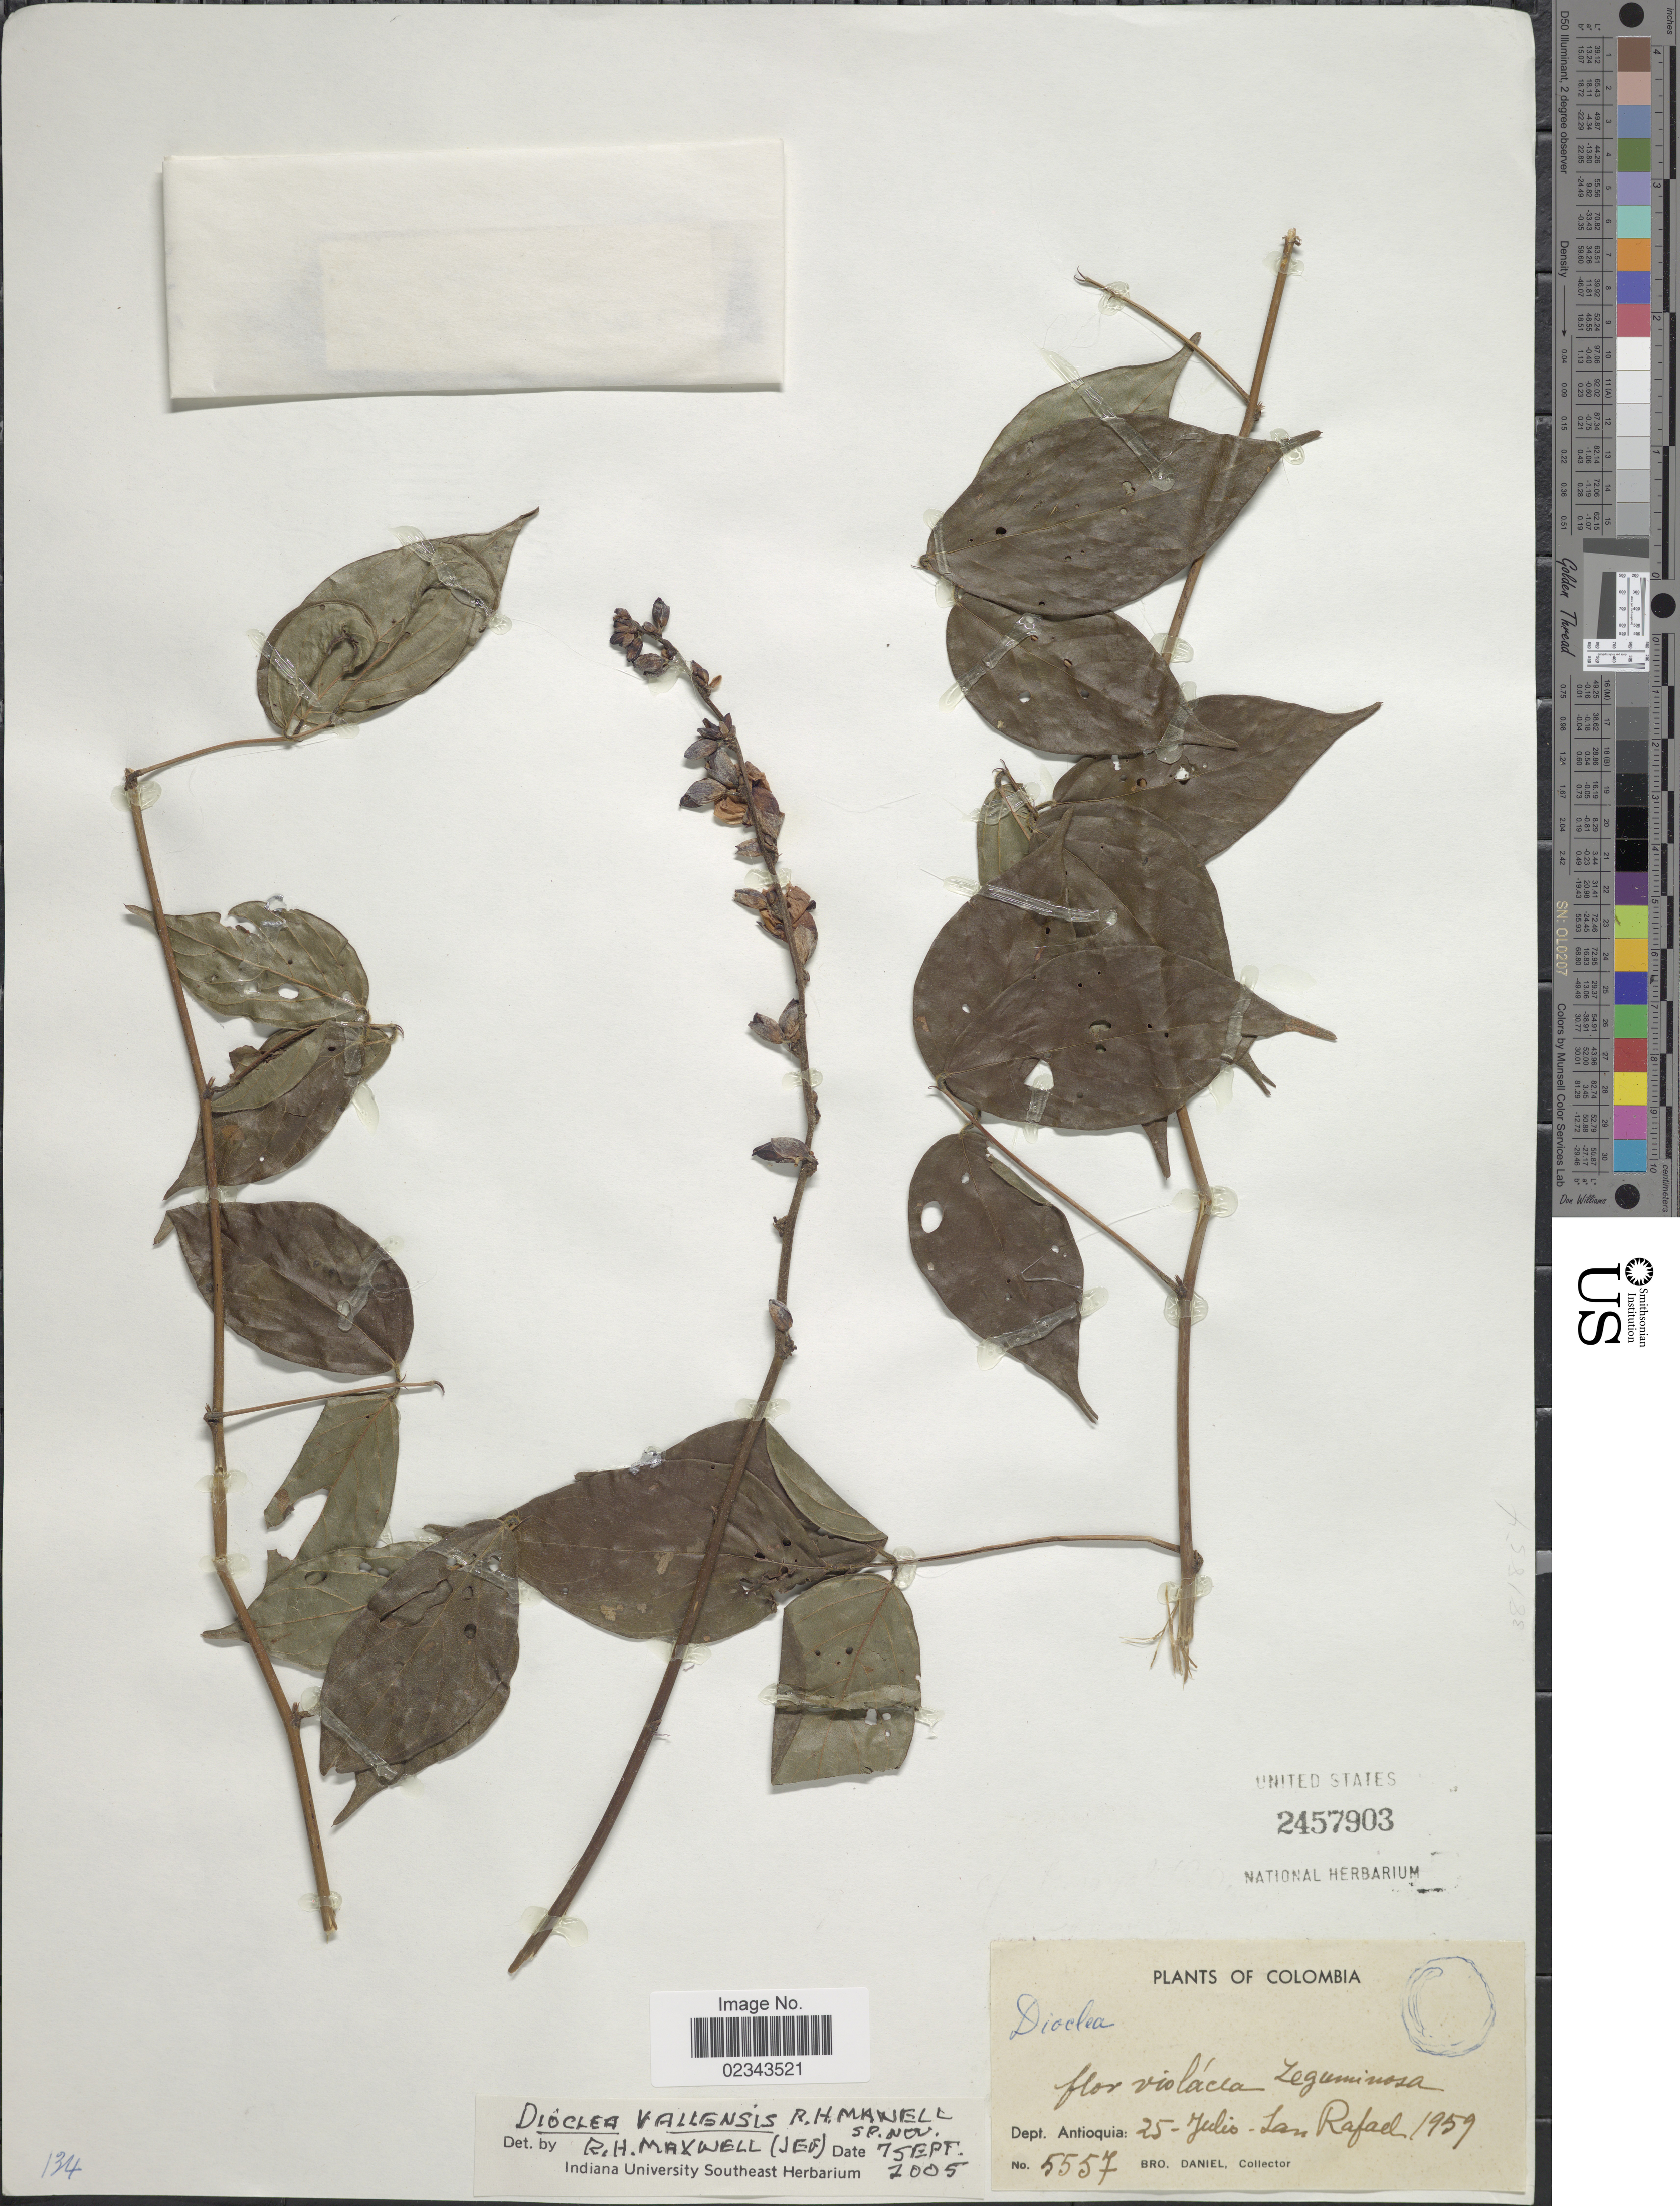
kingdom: Plantae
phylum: Tracheophyta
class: Magnoliopsida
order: Fabales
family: Fabaceae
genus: Dioclea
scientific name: Dioclea vallensis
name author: R.H. Maxwell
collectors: Bro. Daniel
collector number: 5557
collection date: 1959-07-25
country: Colombia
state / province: Antioquia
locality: San Rafael.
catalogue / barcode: US 2457903